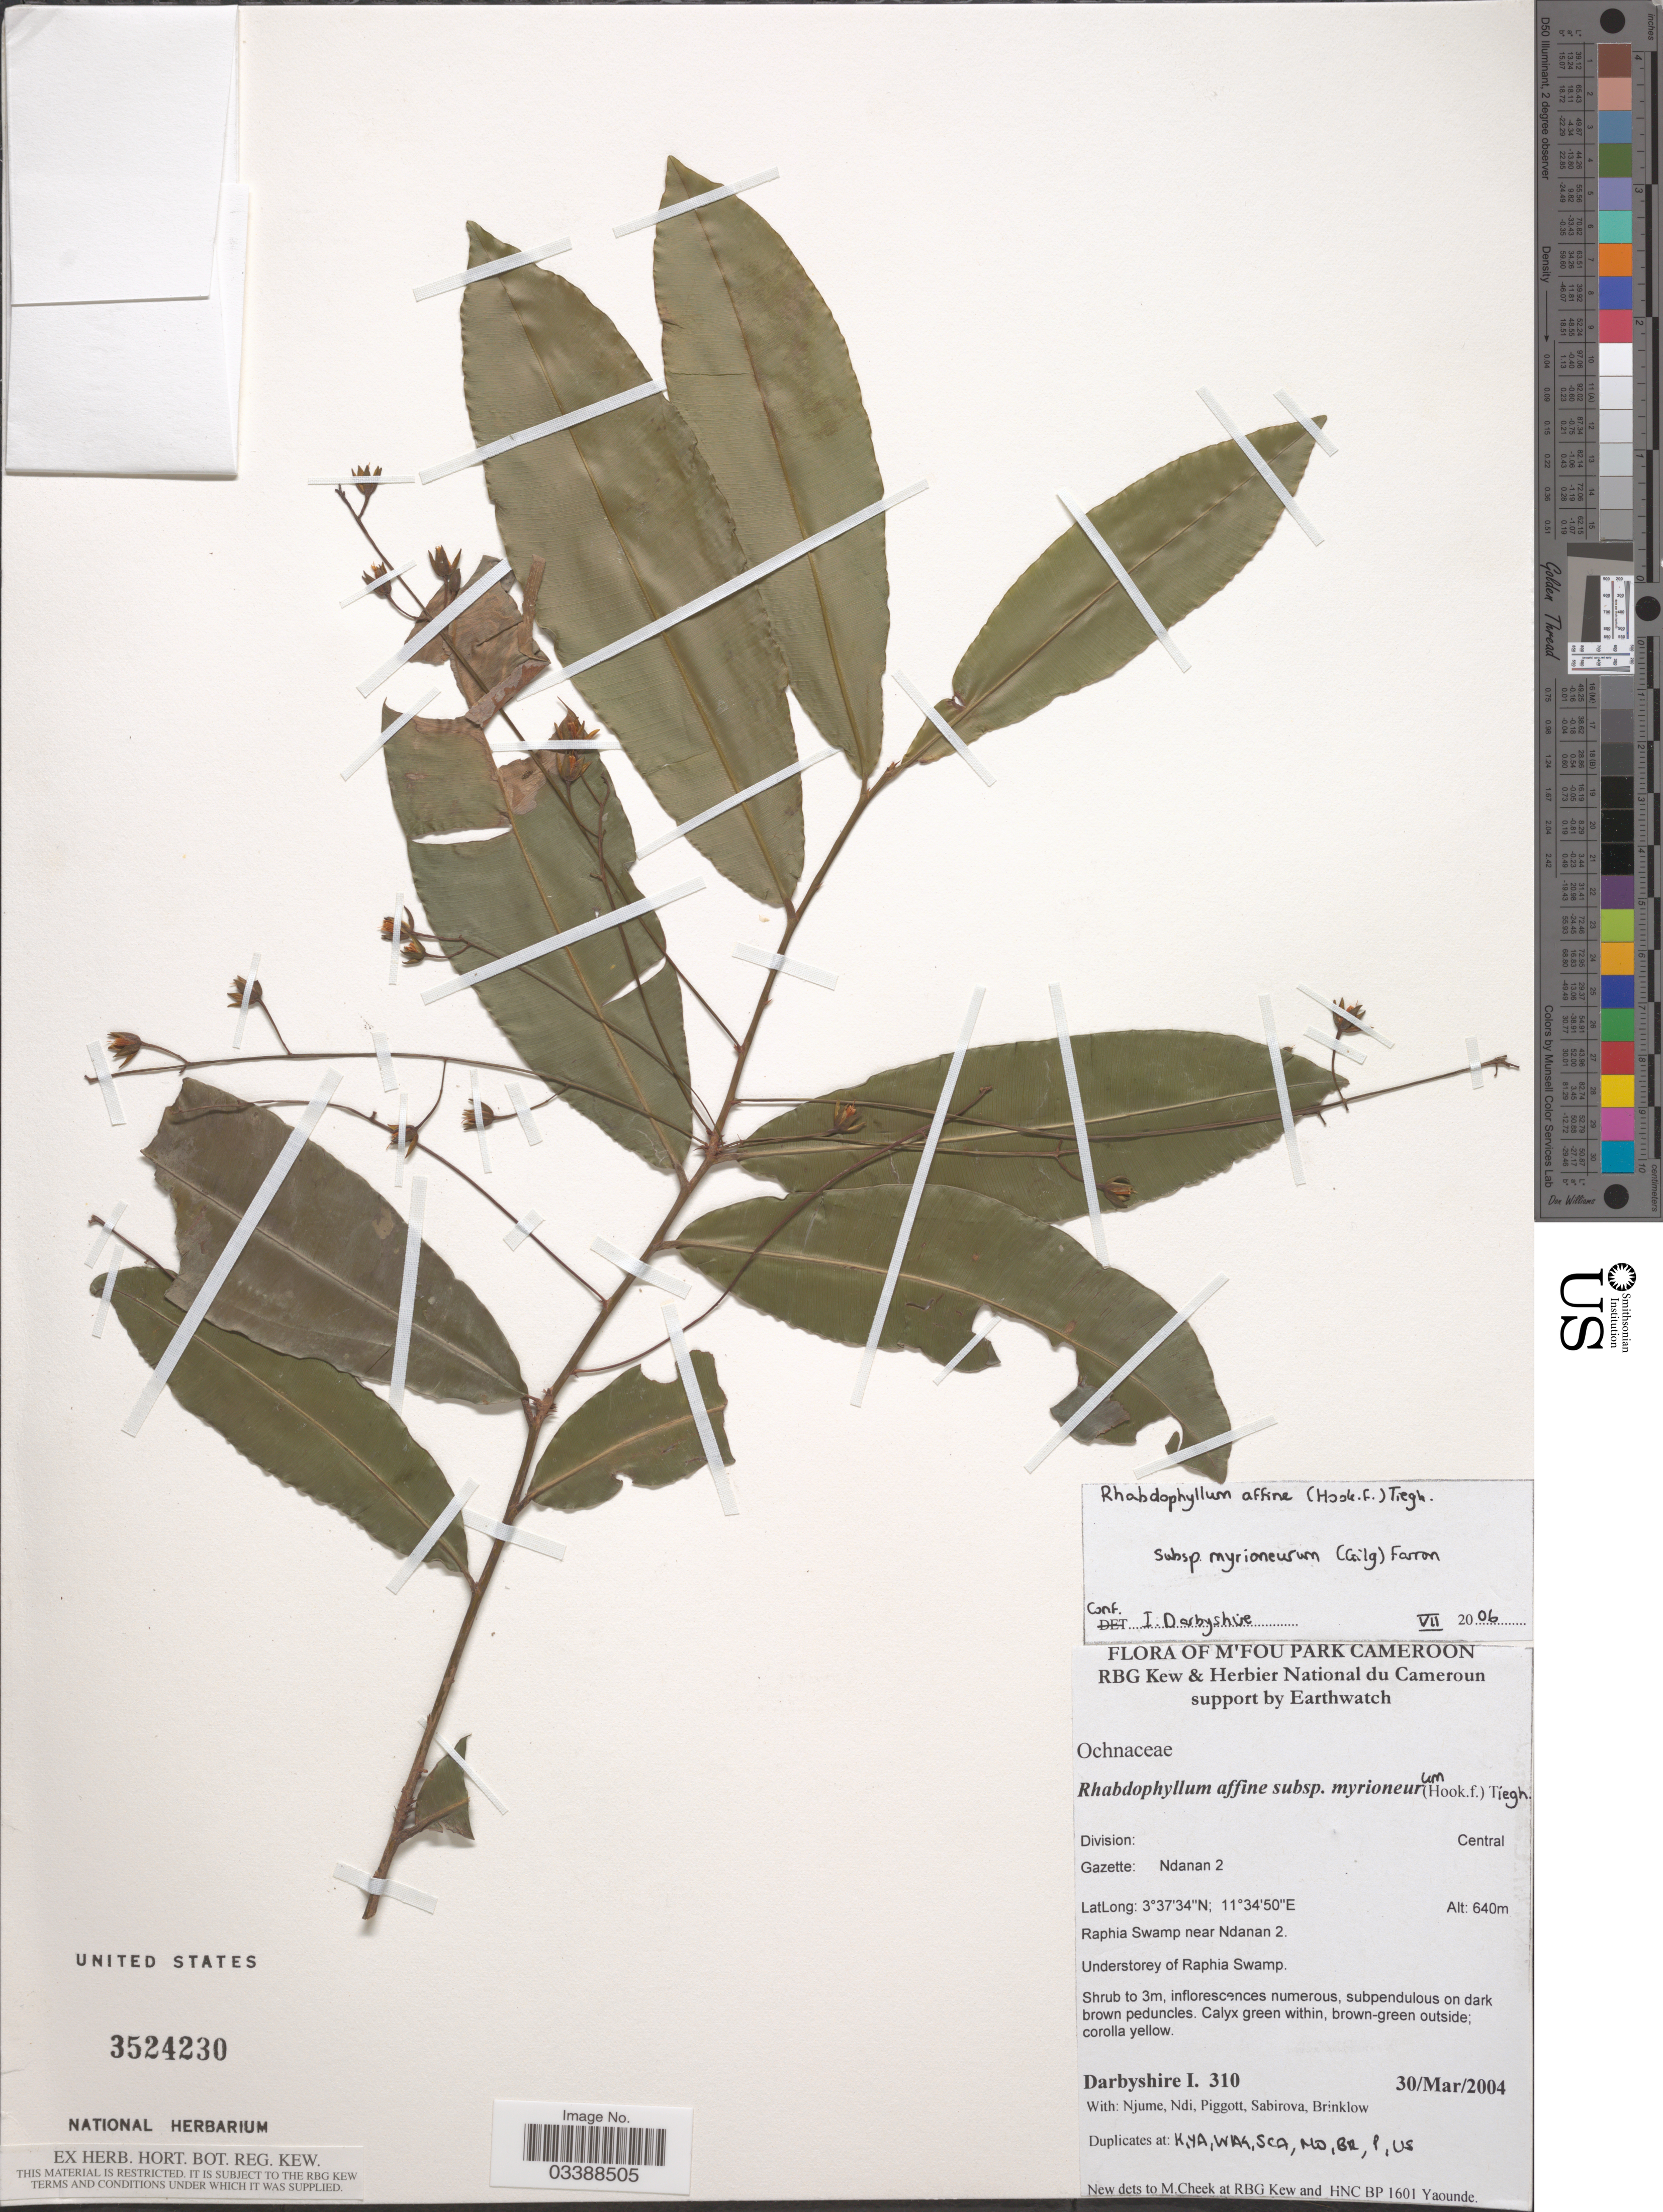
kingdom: Plantae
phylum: Tracheophyta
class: Magnoliopsida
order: Malpighiales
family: Ochnaceae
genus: Rhabdophyllum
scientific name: Rhabdophyllum affine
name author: Tiegh.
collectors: I. Darbyshire, -- Njume, Ndi, Piggott & et al.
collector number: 310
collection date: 2004-03-30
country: Cameroon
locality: M'Fou Park Cameroon. Division: Central, Gazette: Ndanan 2. Raphia Swamp near Ndanan 2.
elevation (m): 640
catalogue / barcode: US 3524230